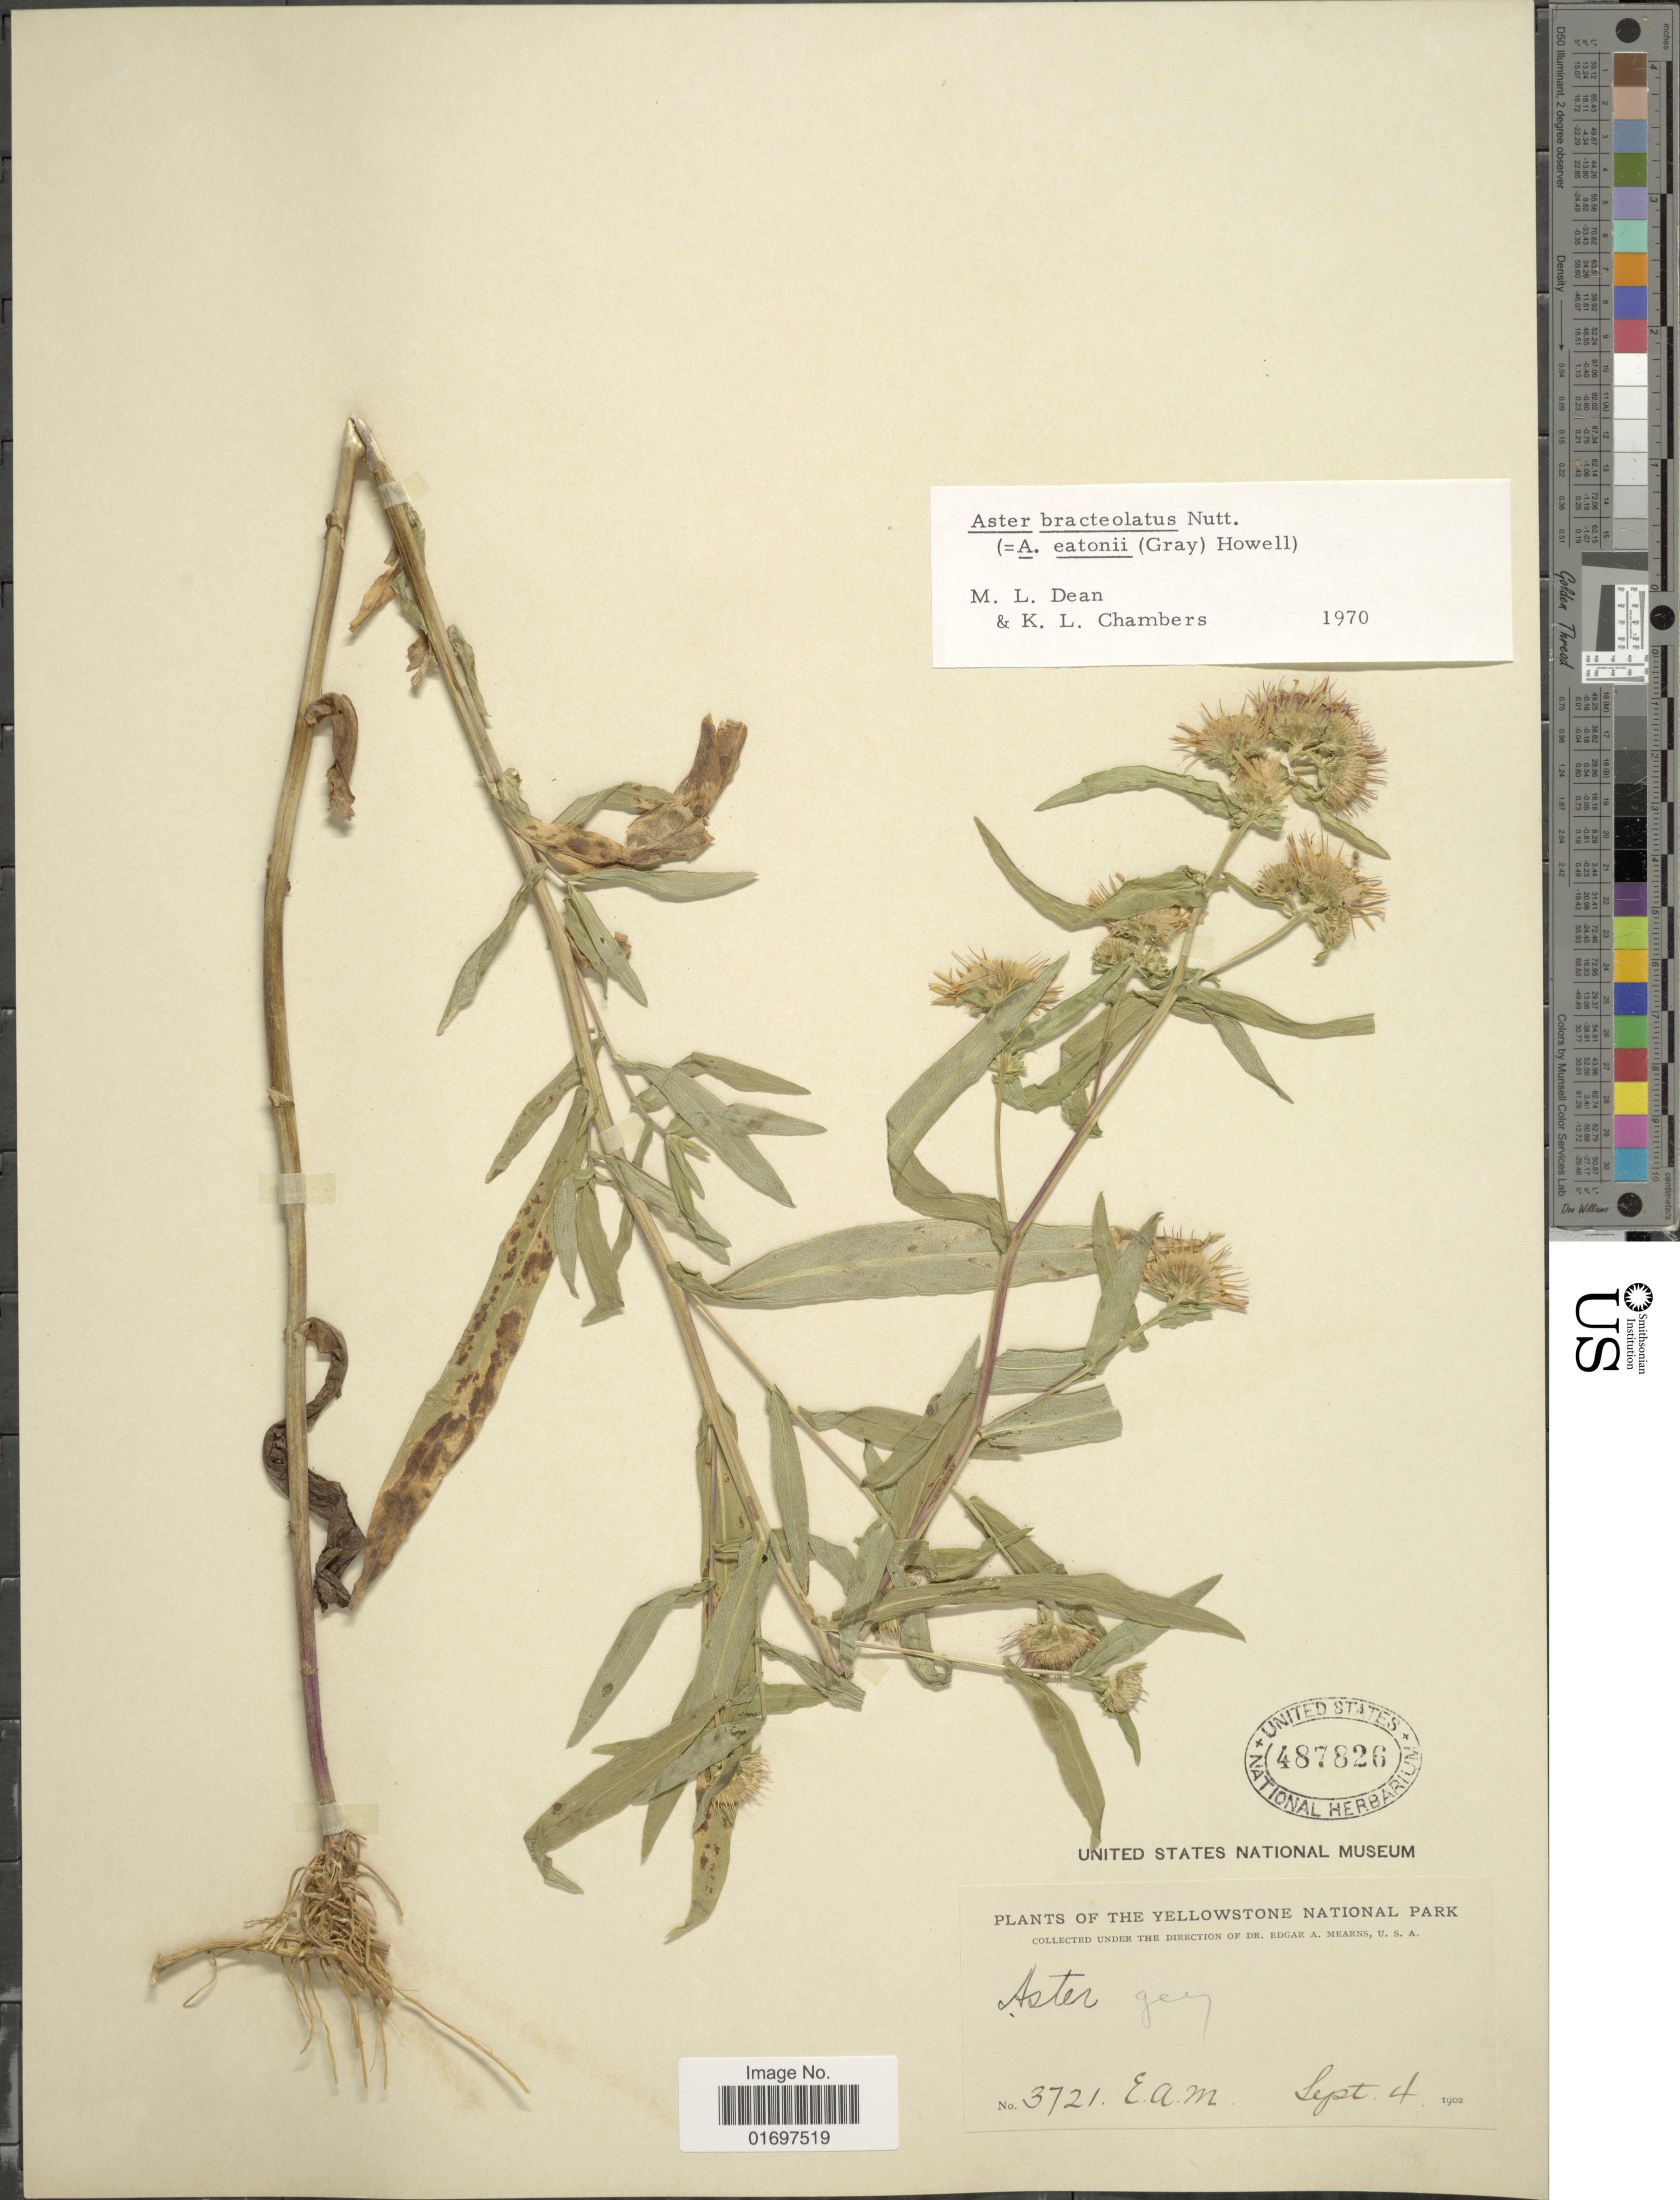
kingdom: Plantae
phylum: Tracheophyta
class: Magnoliopsida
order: Asterales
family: Asteraceae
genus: Symphyotrichum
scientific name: Symphyotrichum bracteolatum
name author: (Nutt.) G.L. Nesom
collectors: E. A. Mearns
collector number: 3721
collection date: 1902-09-04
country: United States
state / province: Wyoming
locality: Yellowstone National Park.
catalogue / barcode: US 487826